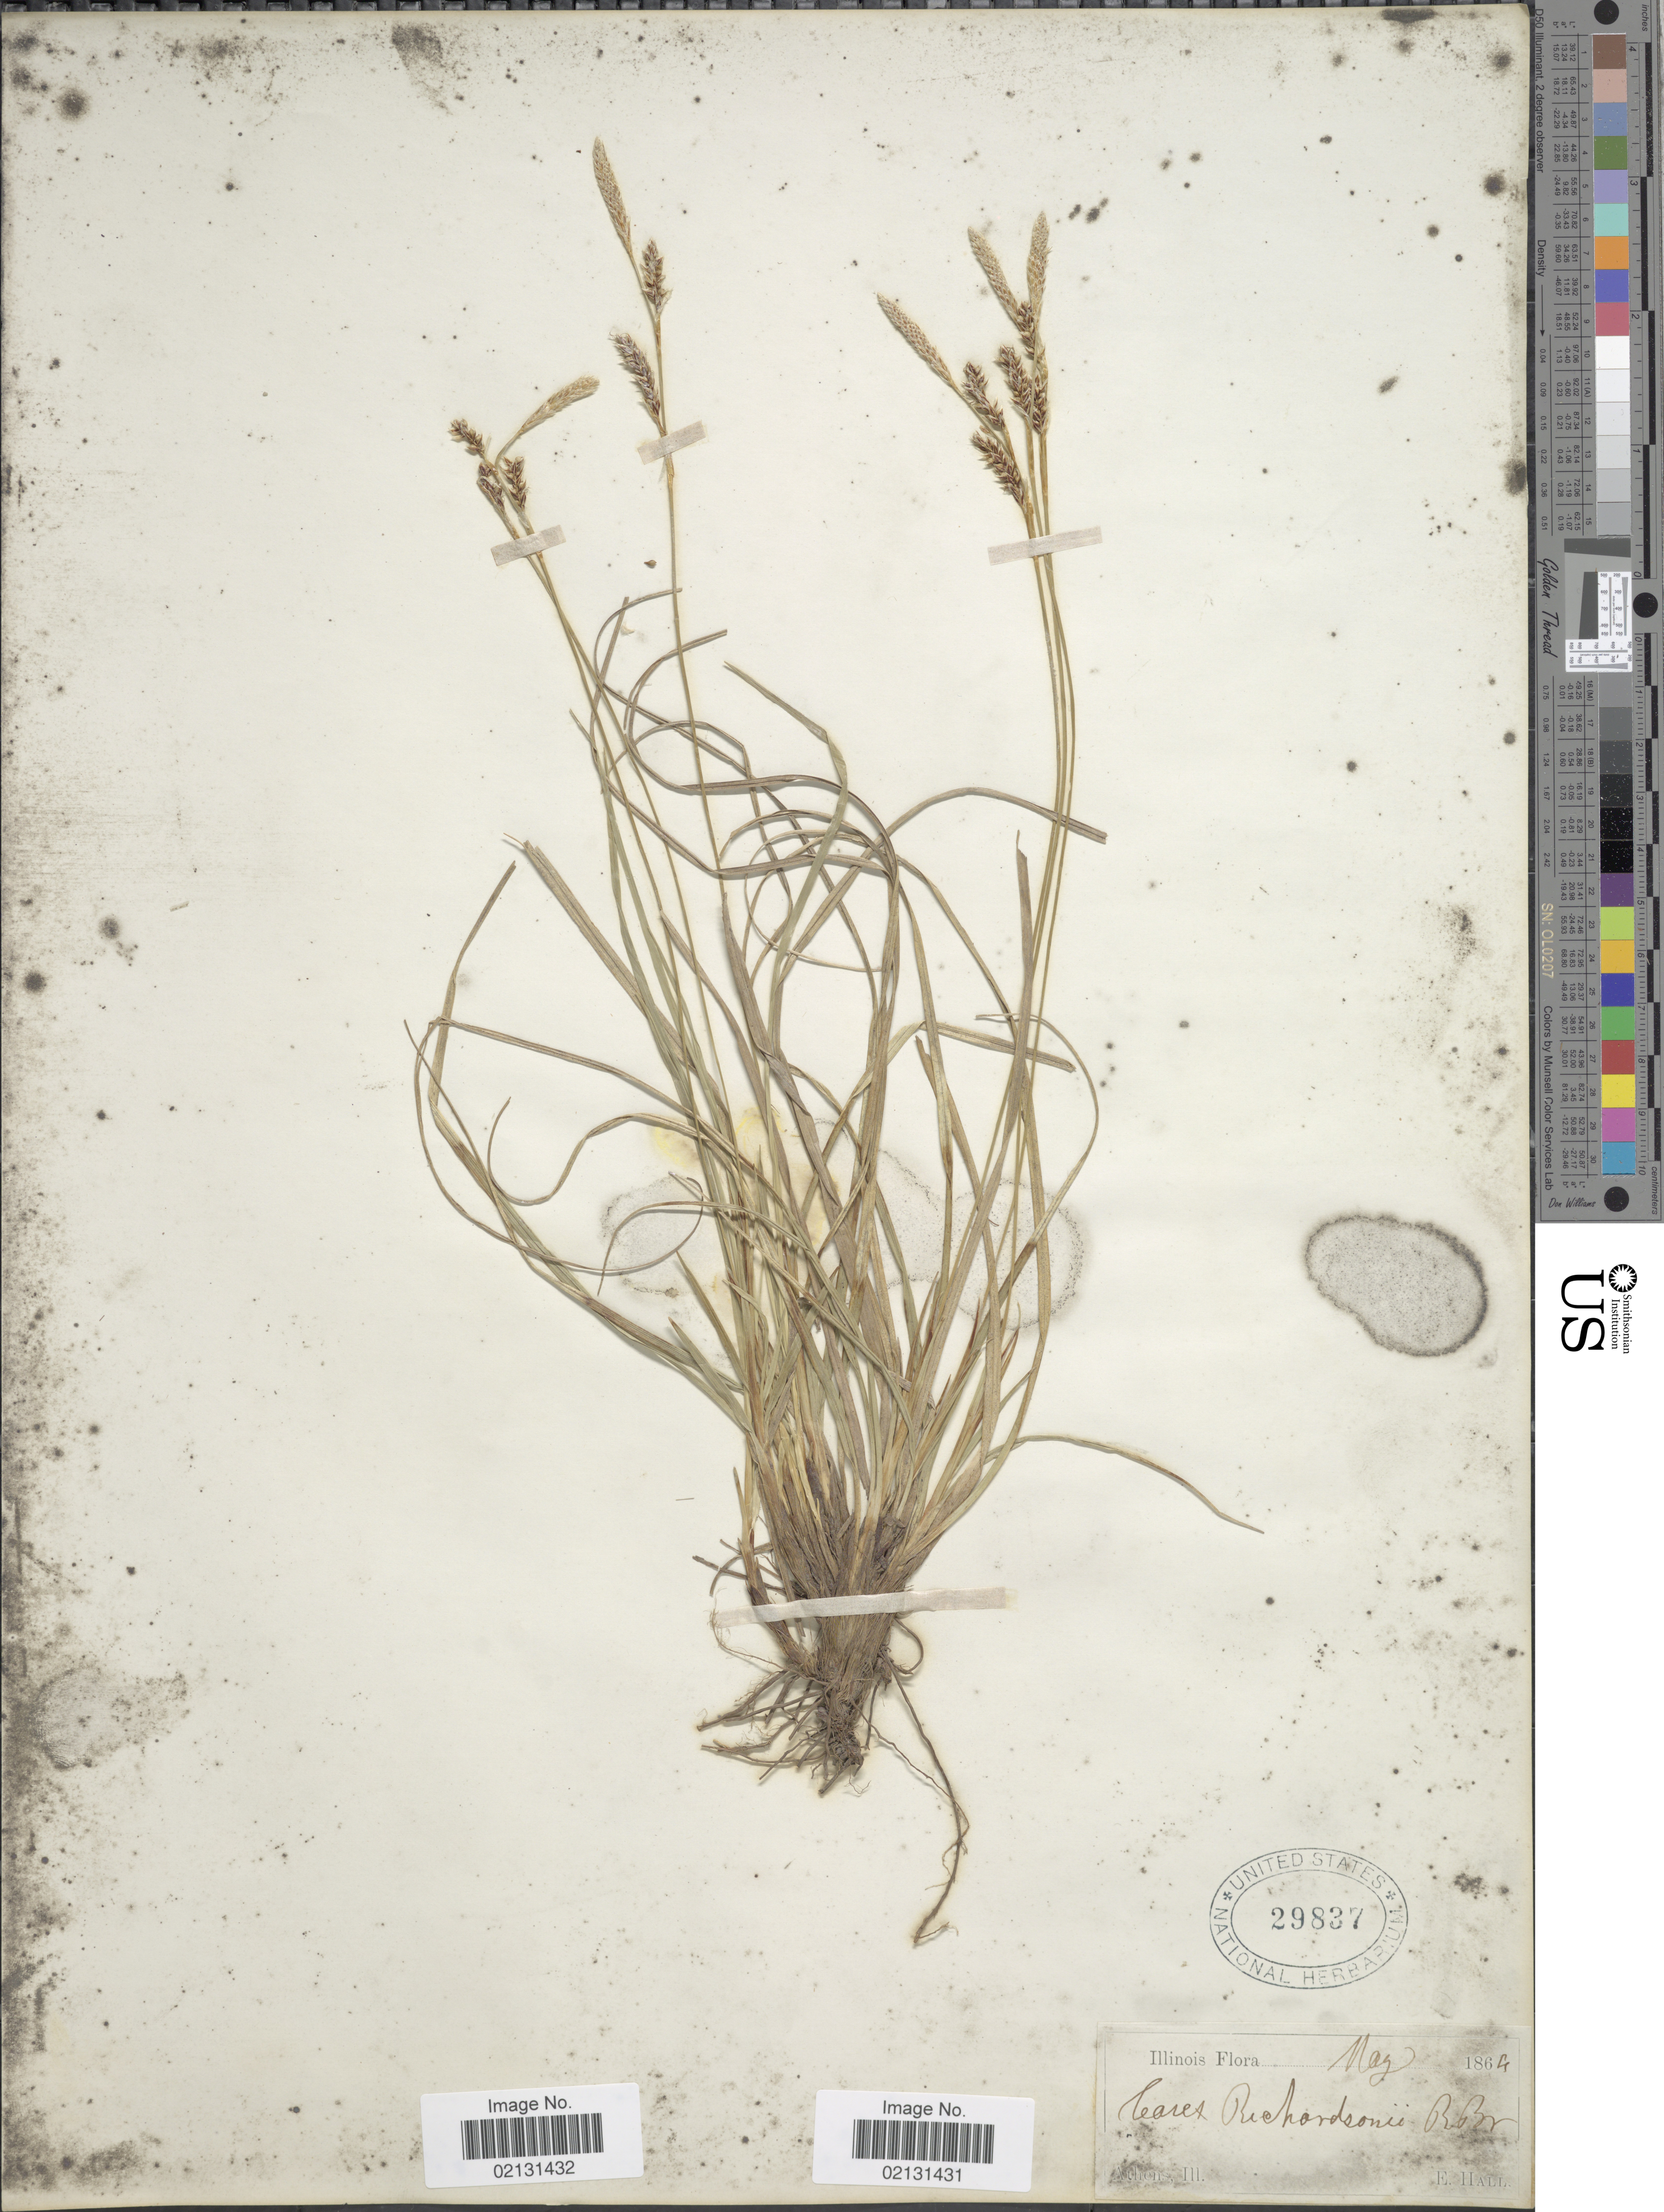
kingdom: Plantae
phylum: Tracheophyta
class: Liliopsida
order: Poales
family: Cyperaceae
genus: Carex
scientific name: Carex richardsonii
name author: R. Br.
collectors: E. Hall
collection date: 1864-05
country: United States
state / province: Illinois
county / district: Menard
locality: Athens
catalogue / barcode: US 29837